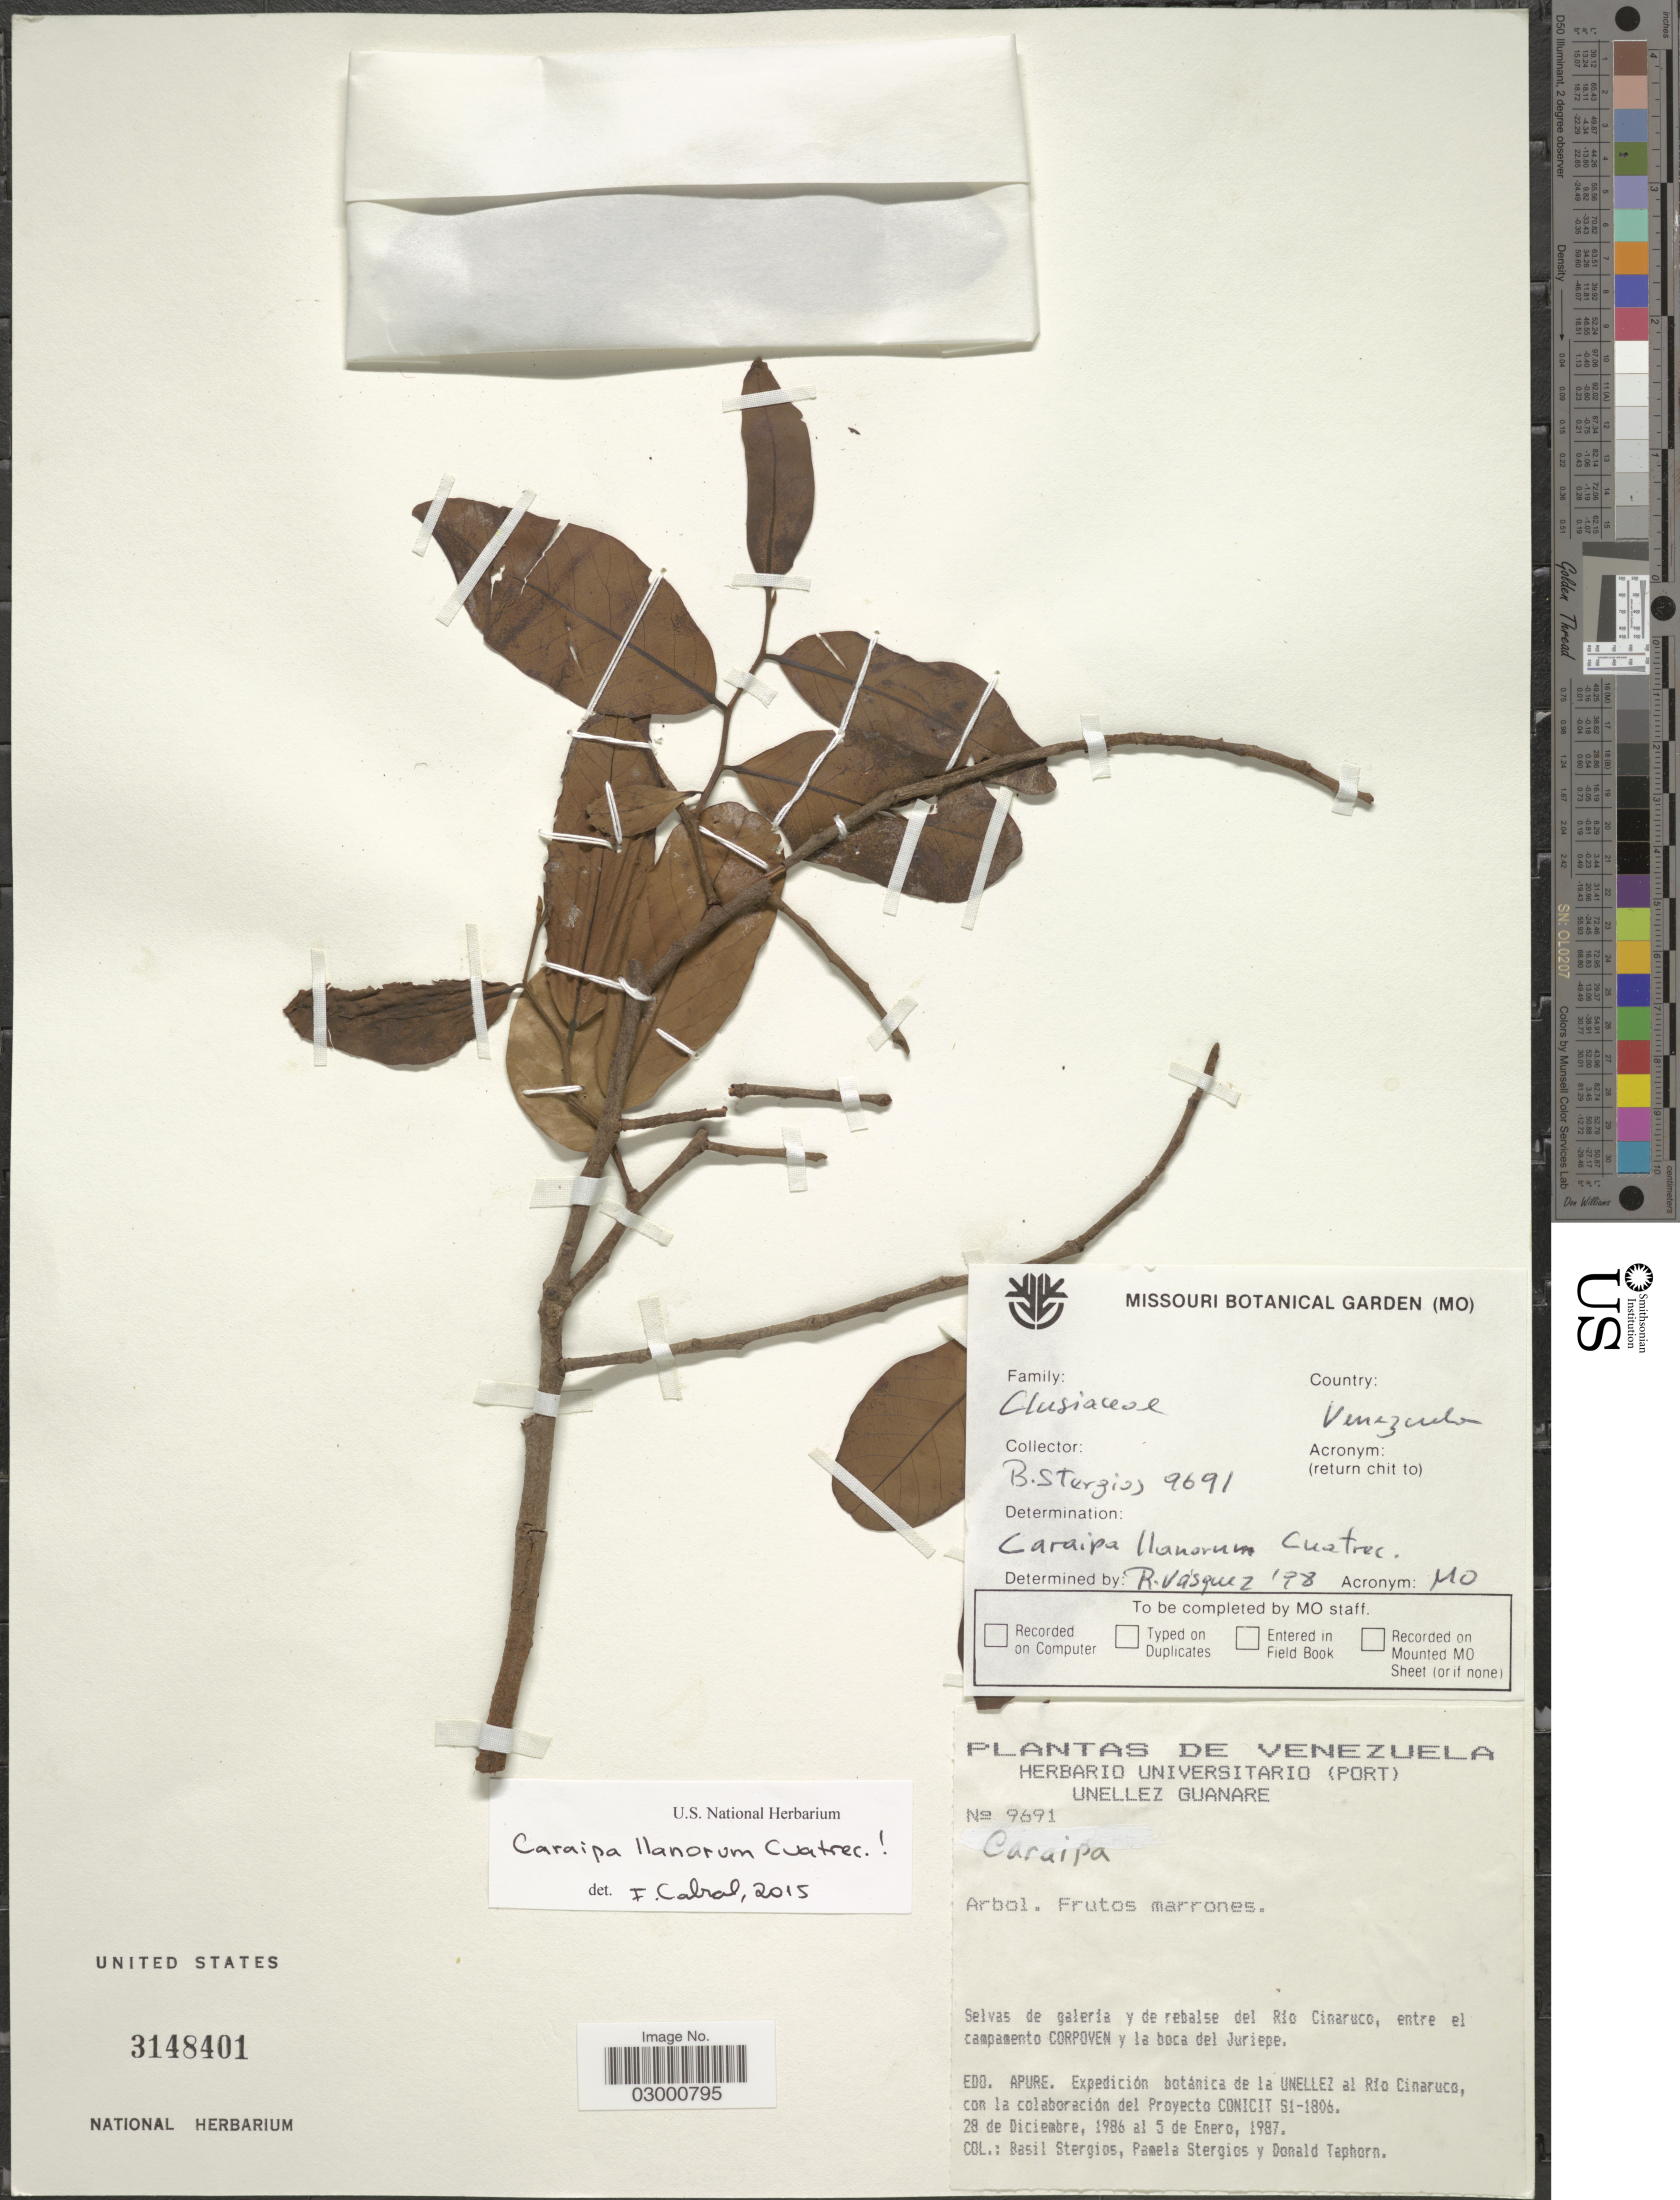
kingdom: Plantae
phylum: Tracheophyta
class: Magnoliopsida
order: Malpighiales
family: Calophyllaceae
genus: Caraipa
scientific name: Caraipa llanorum subsp. llanorum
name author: Cuatrec.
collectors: B. G. Stergios, P. Stergios & D. Taphorn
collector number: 9691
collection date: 1986-12-28/1987-01-05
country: Venezuela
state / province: Apure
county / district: Achaguas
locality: Rio Cinaruco, entre campamento CORPOVEN y la boca del Juriepe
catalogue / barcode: US 3148401